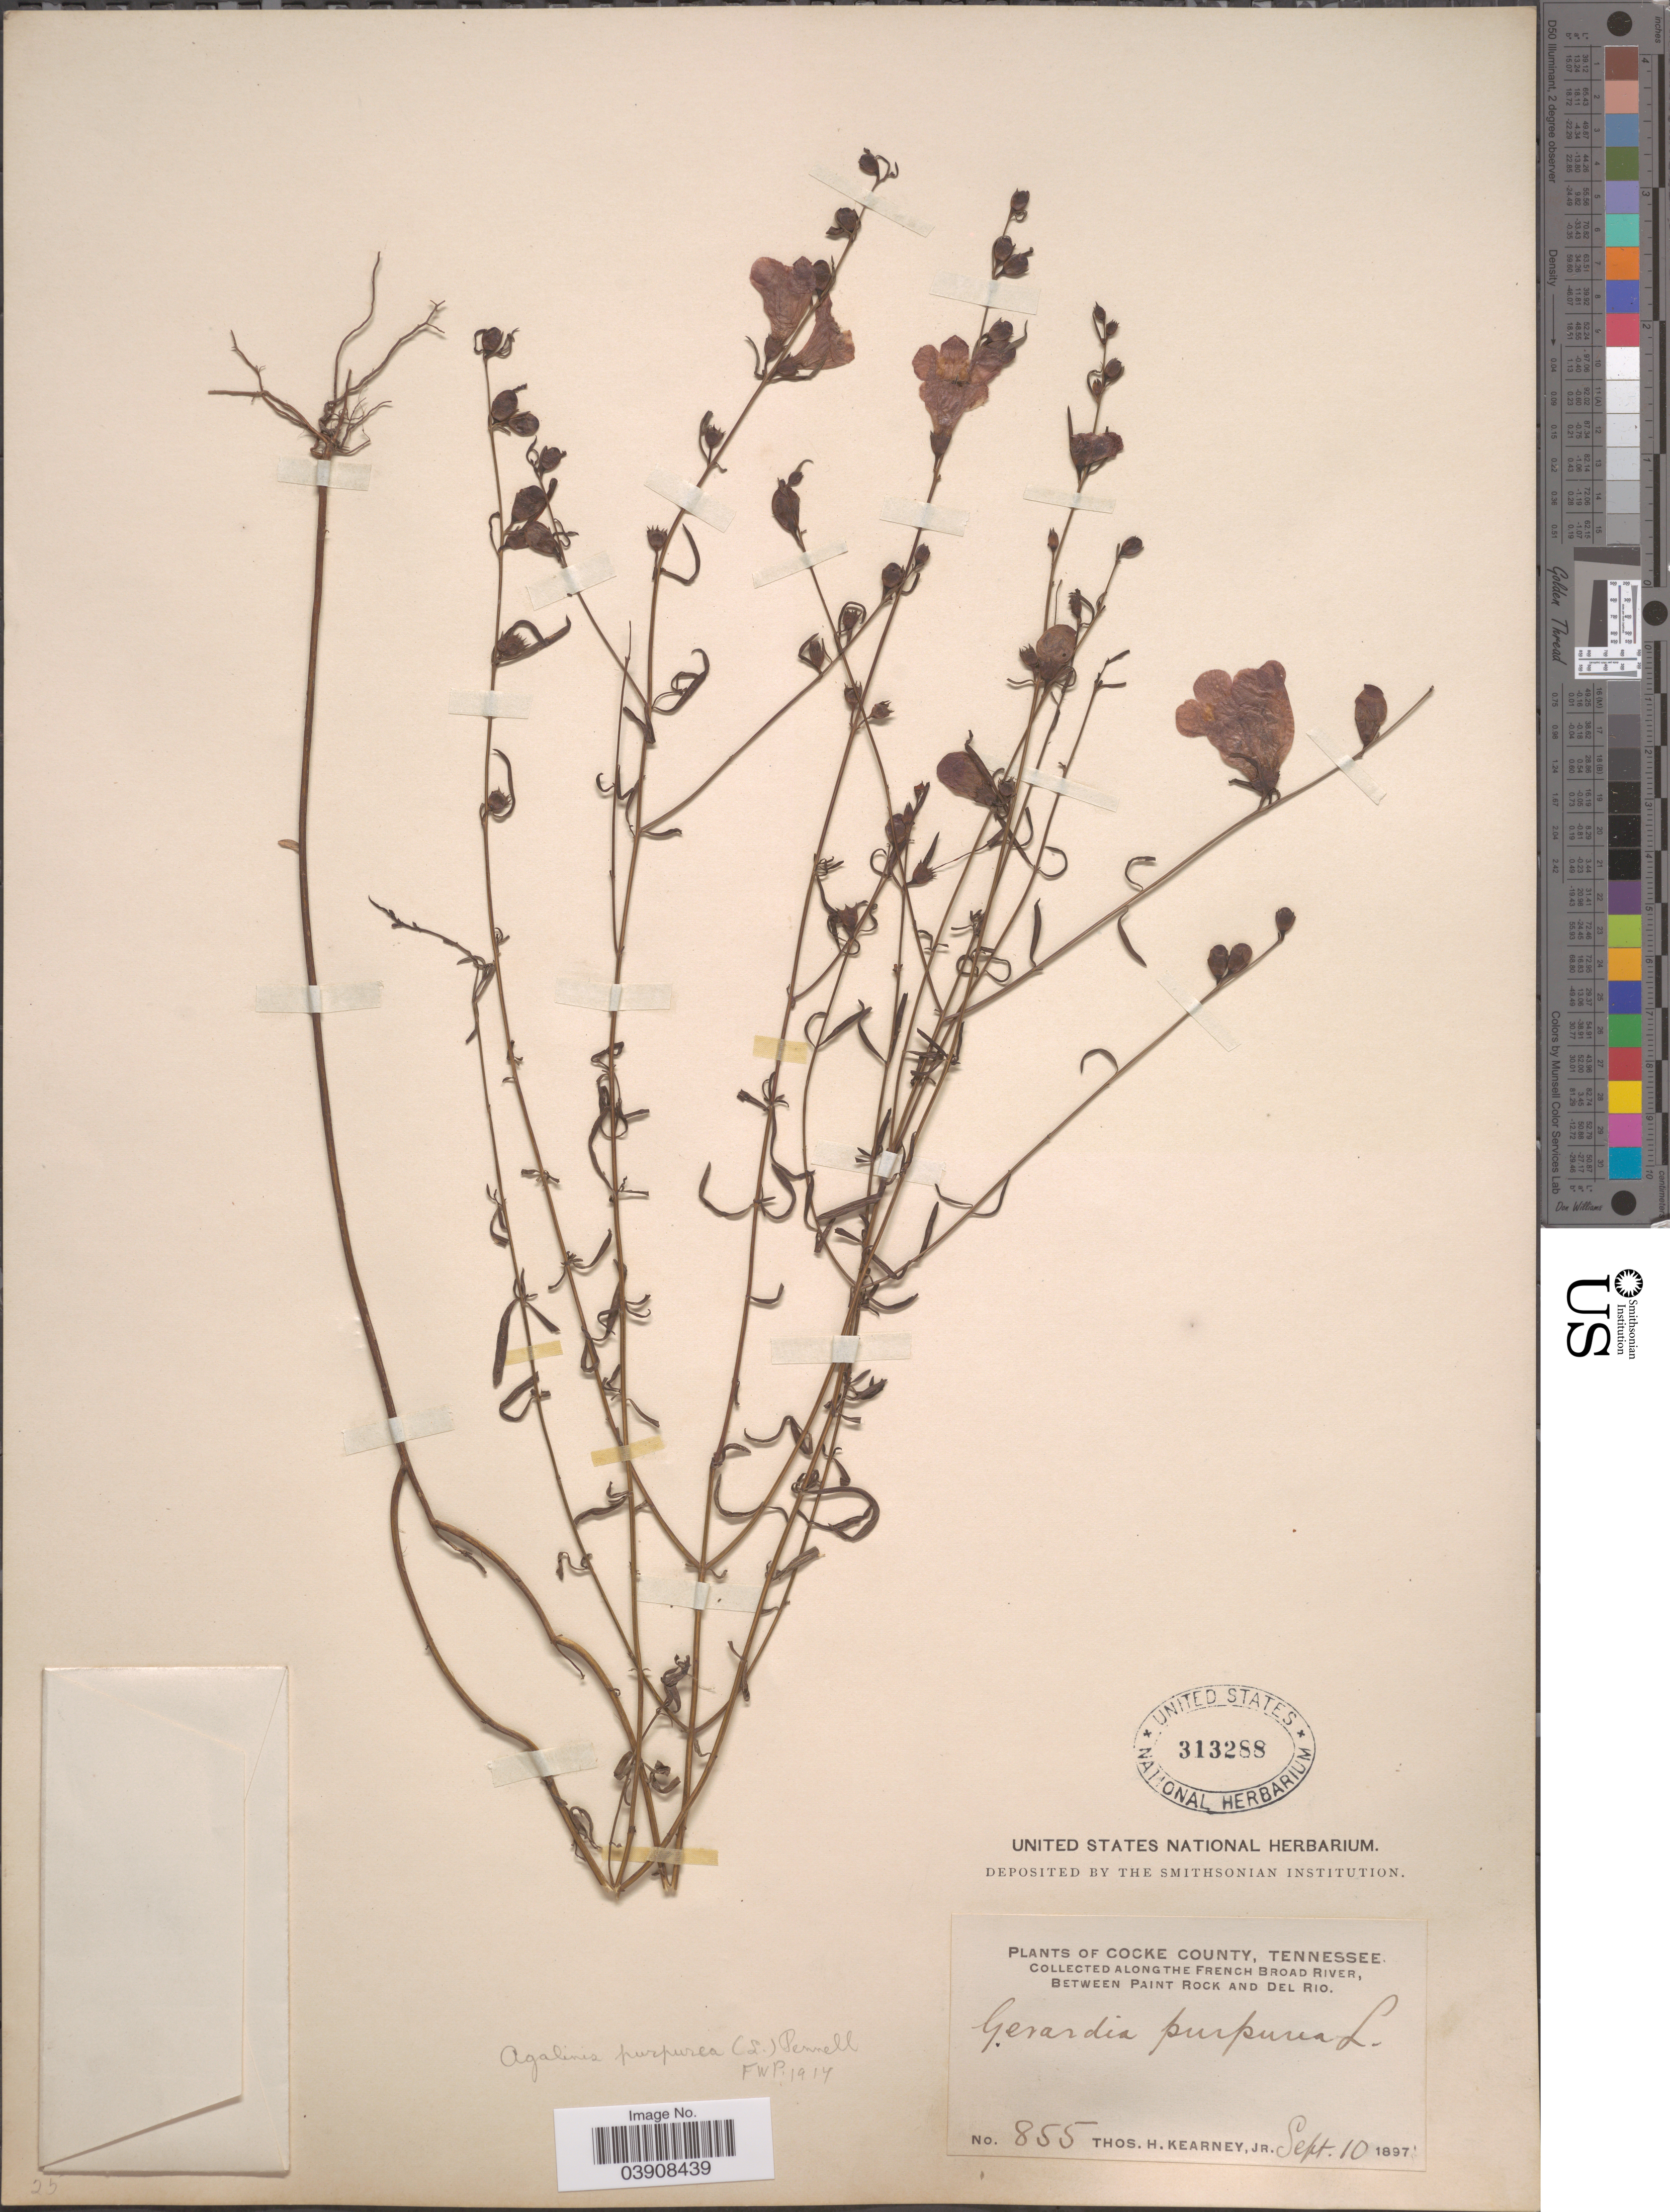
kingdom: Plantae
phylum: Tracheophyta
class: Magnoliopsida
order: Lamiales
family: Orobanchaceae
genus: Agalinis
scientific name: Agalinis purpurea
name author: (L.) Pennell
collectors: T. H. Kearney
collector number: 855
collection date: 1897-09-10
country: United States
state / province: Tennessee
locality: Cocke County. Along The French Broad River, between Paint Rock and Del Rio.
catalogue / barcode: US 313288